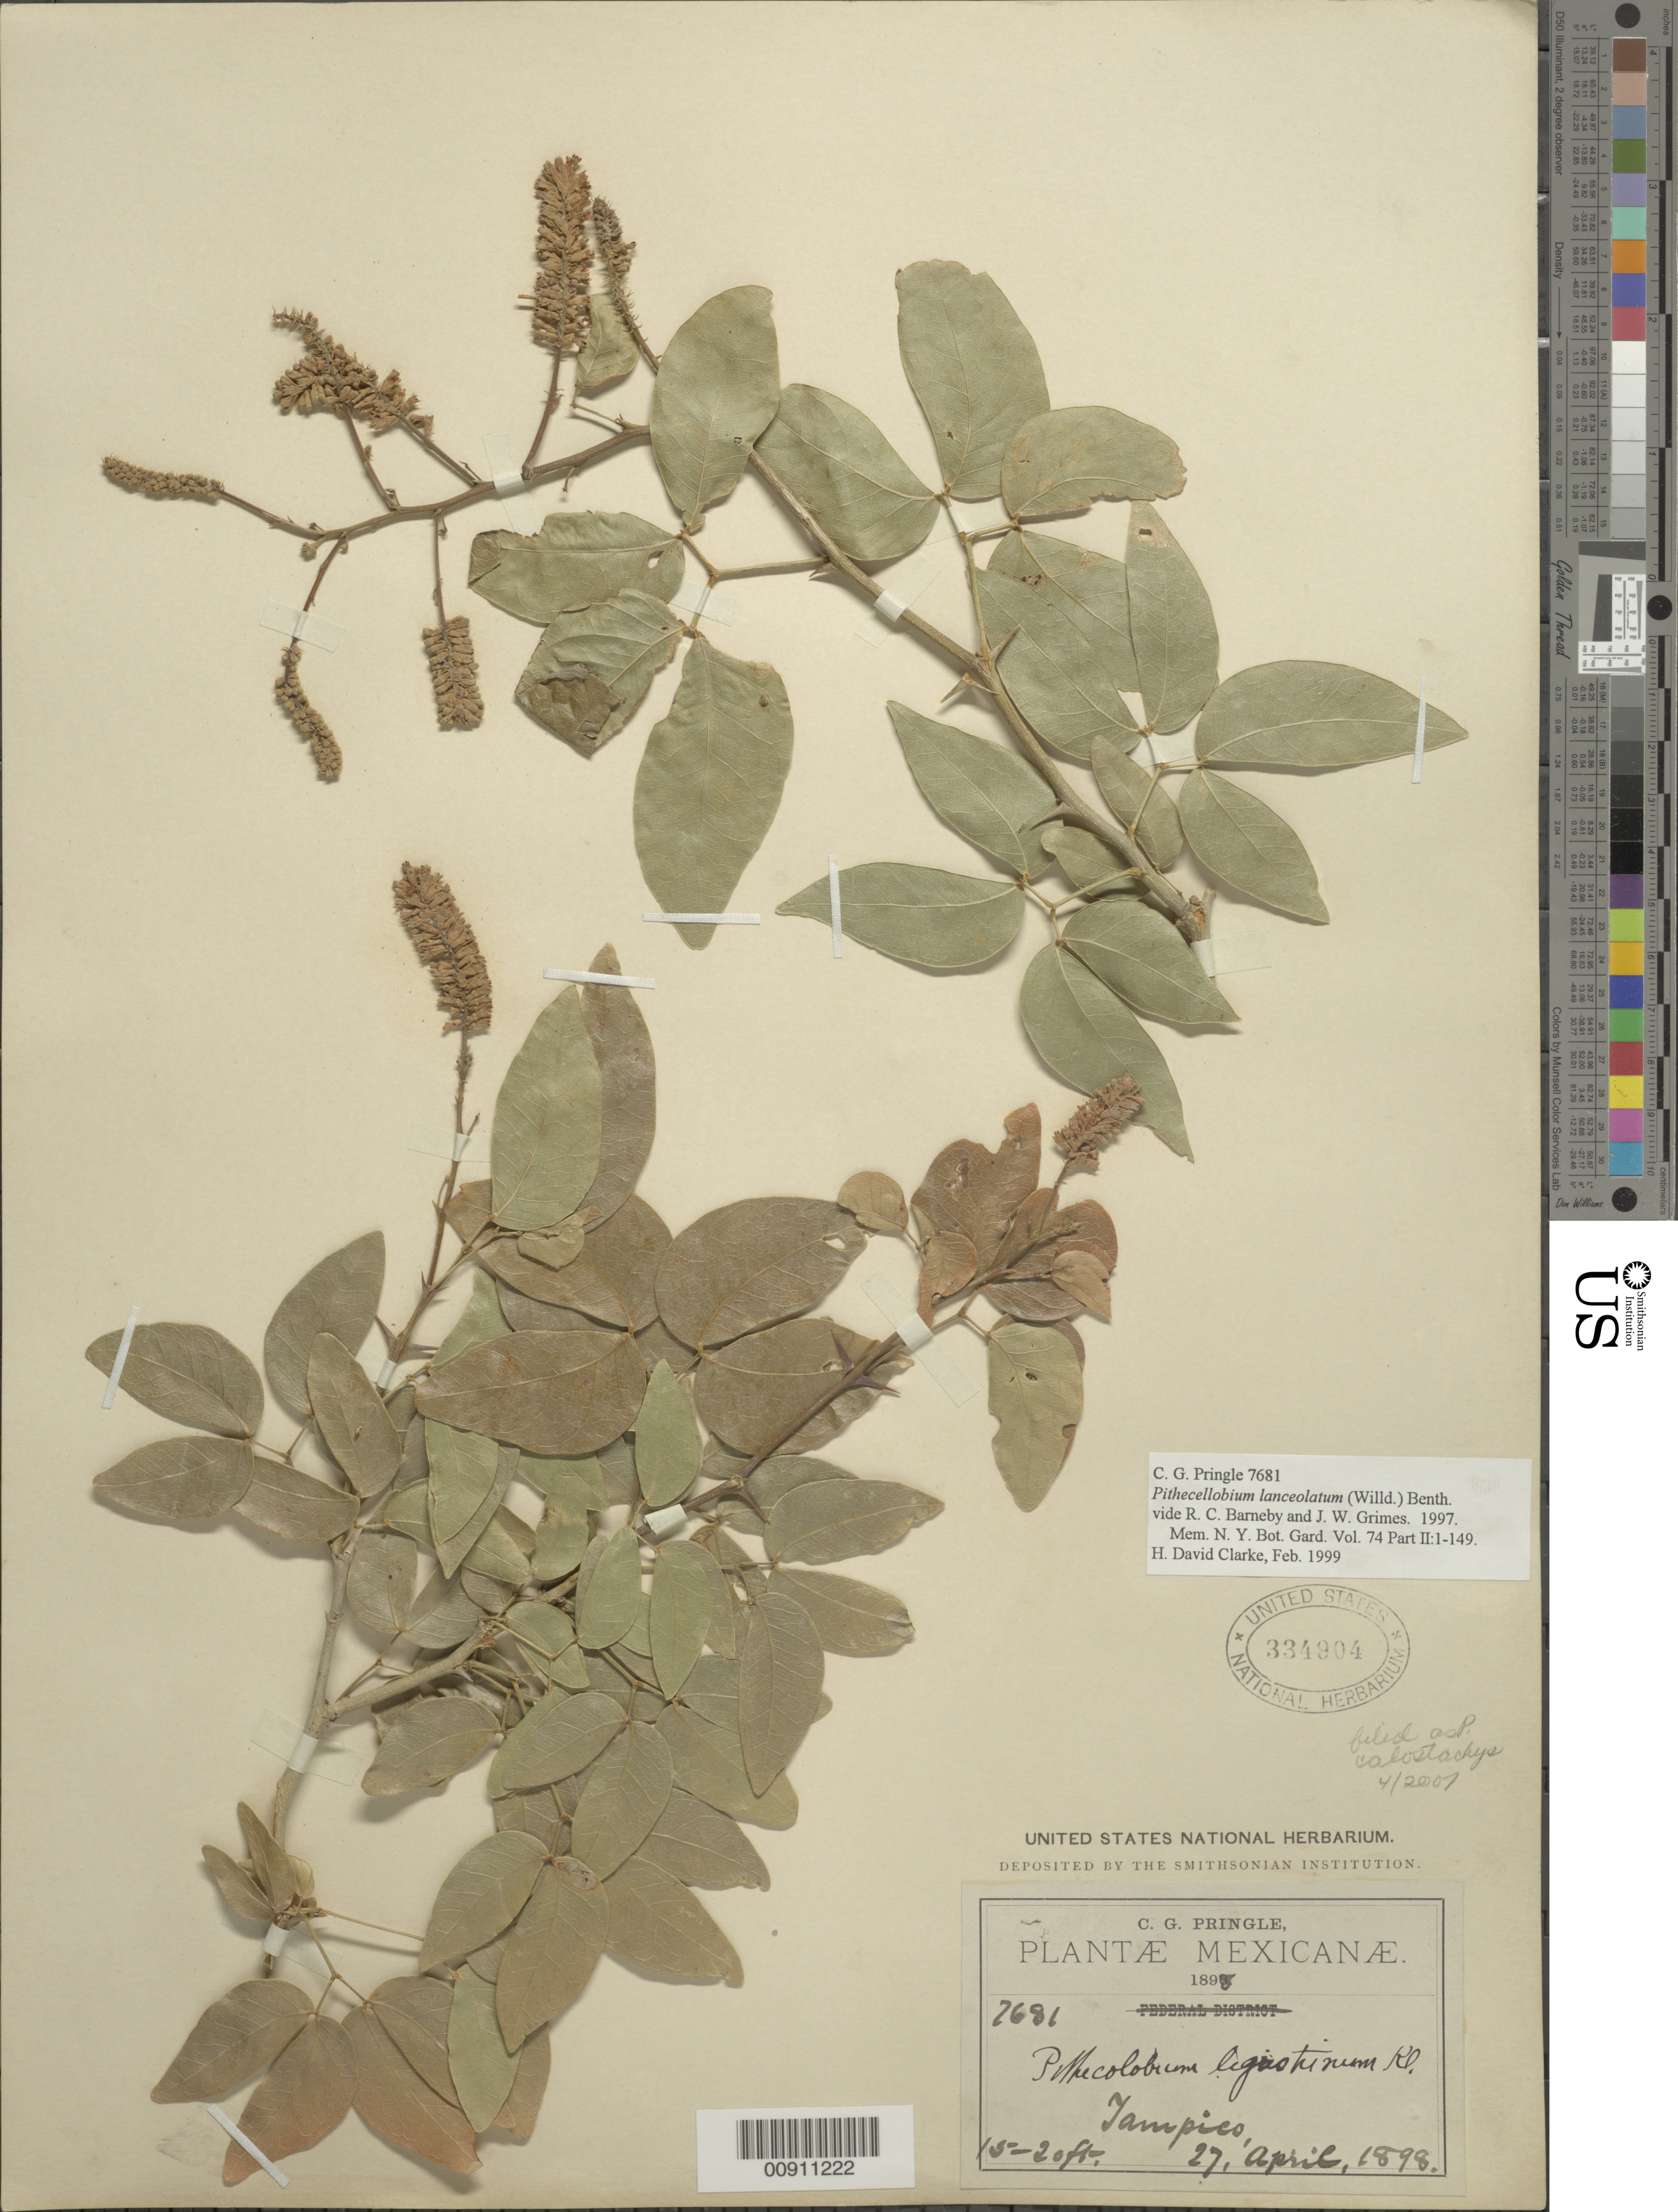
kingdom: Plantae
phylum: Tracheophyta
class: Magnoliopsida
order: Fabales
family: Fabaceae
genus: Pithecellobium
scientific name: Pithecellobium lanceolatum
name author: (Humb. & Bonpl. ex Willd.) Benth.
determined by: Clarke, H. D., University of North Carolina (Asheville)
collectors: C. G. Pringle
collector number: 7681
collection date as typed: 27 Apr 1898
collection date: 1898-04-27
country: Mexico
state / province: Tamaulipas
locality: Tampico.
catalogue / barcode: US 334904